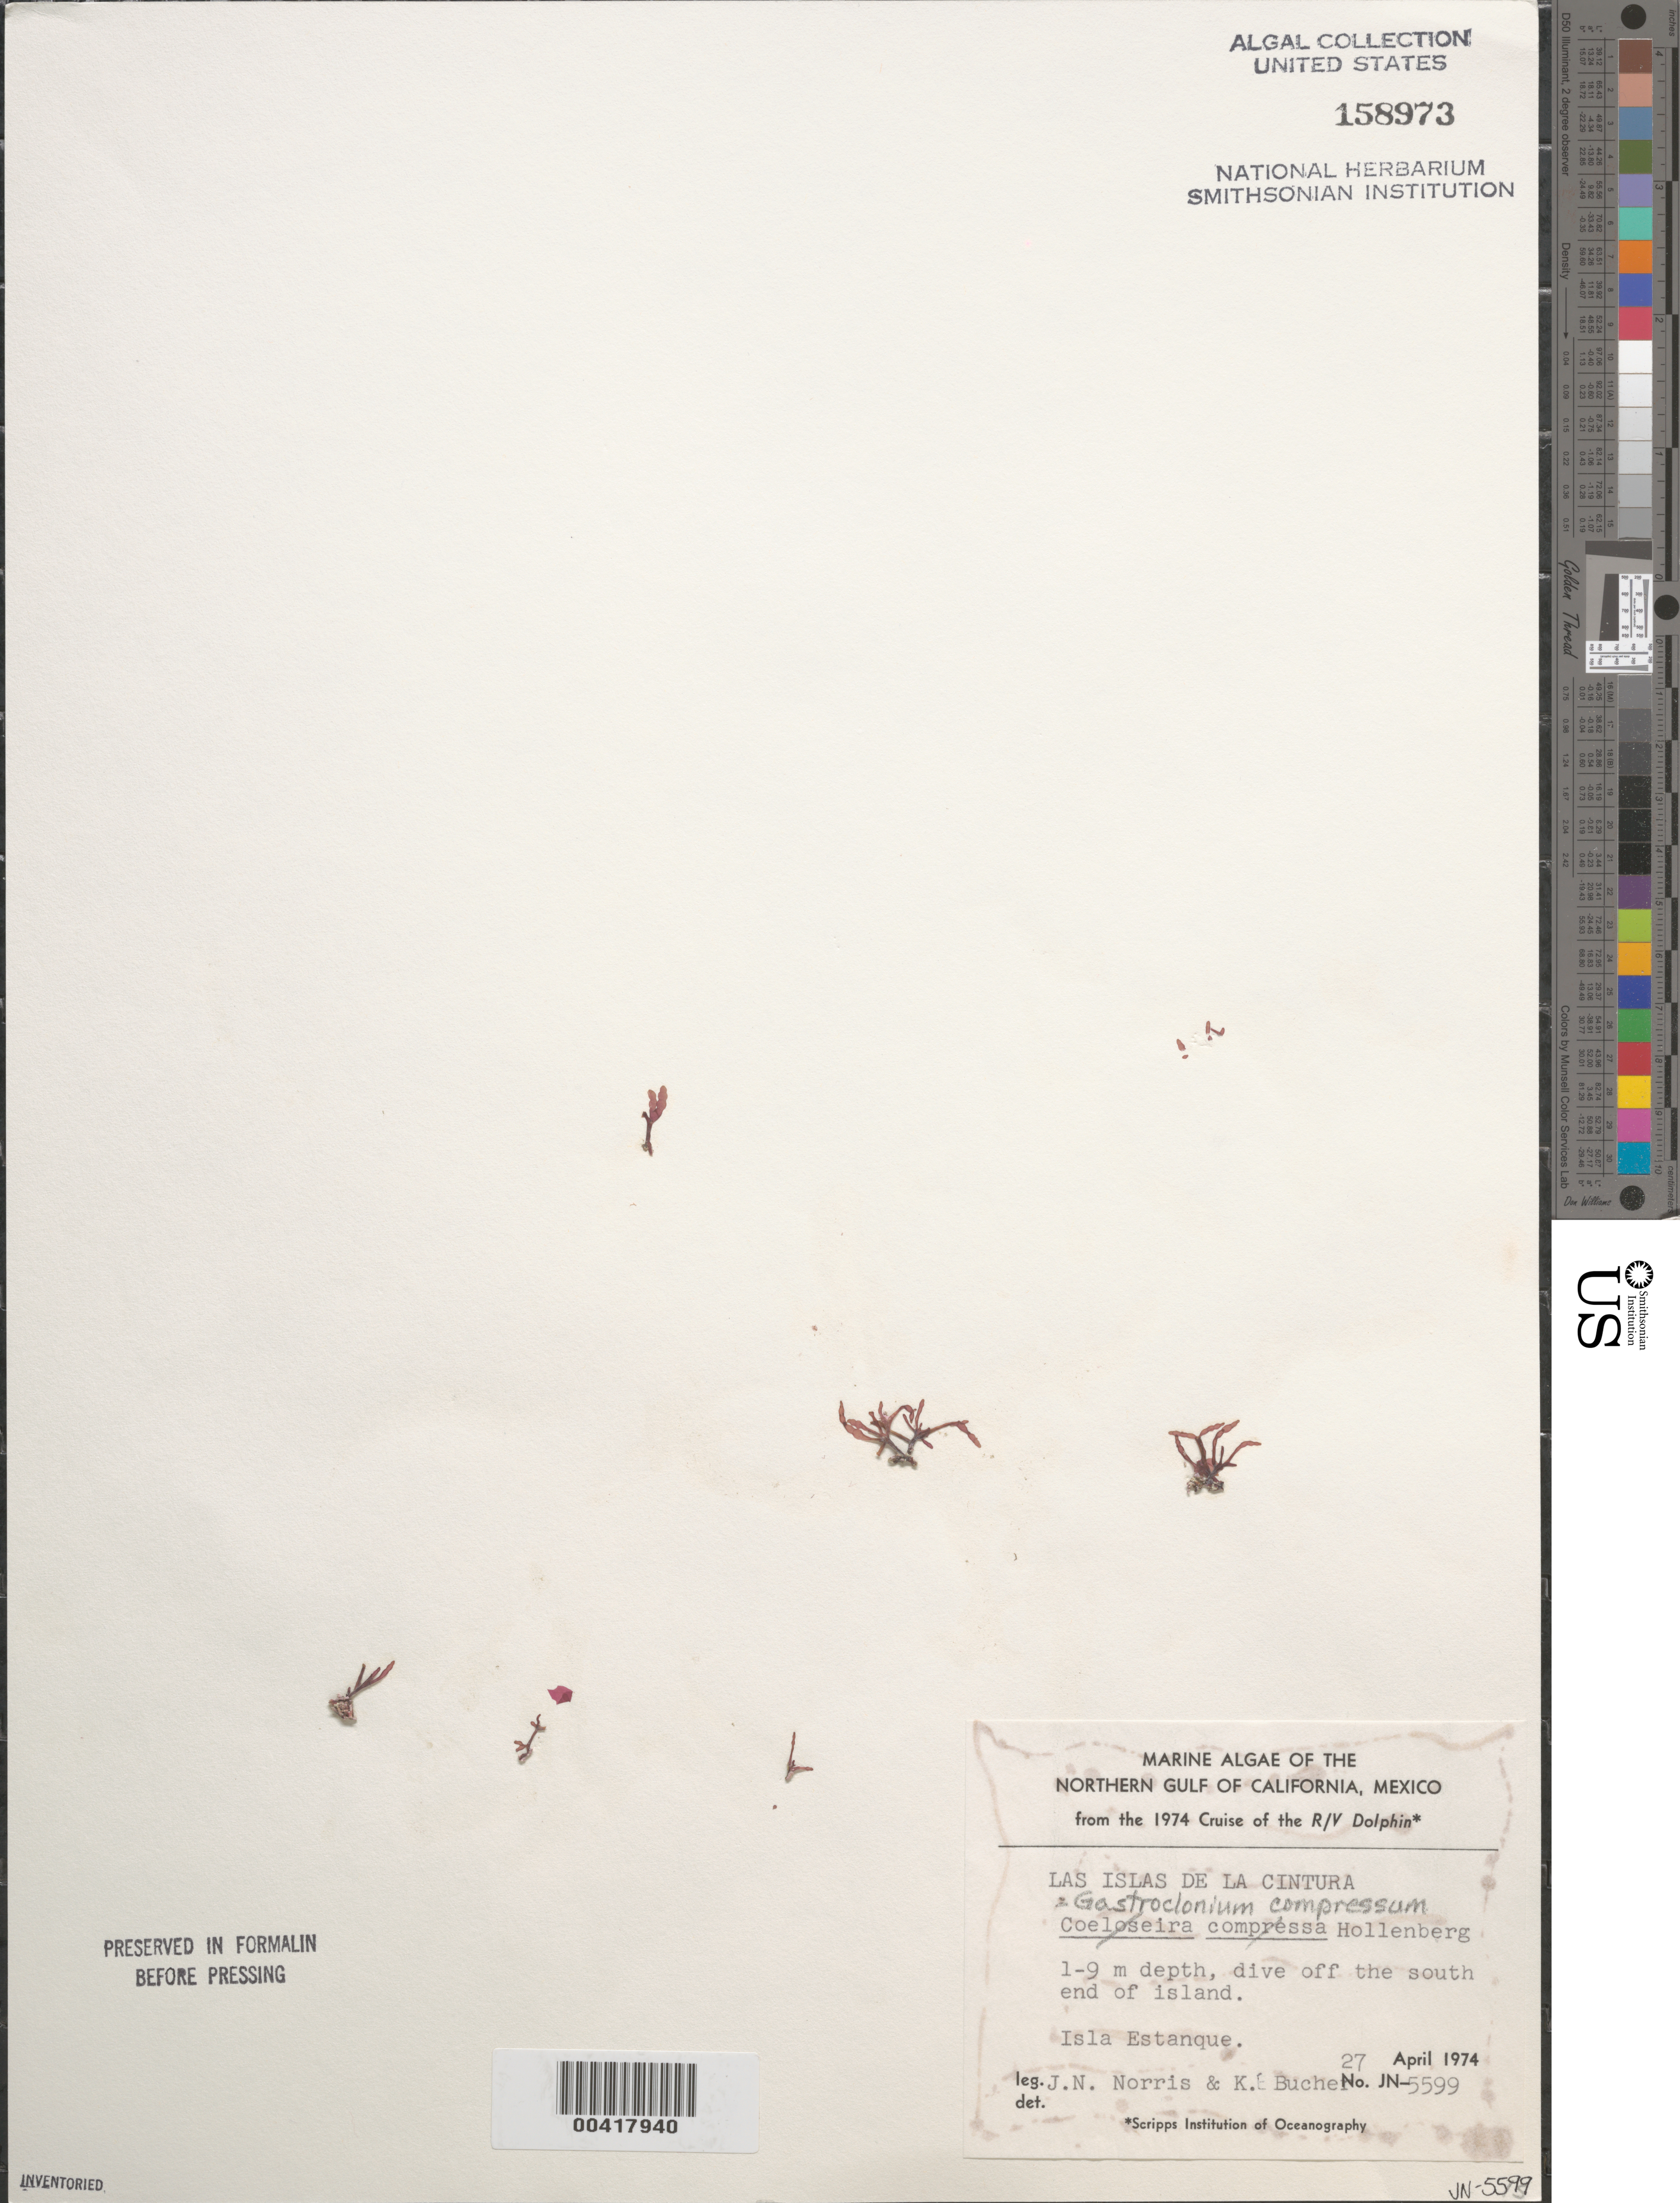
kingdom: Plantae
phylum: Rhodophyta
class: Florideophyceae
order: Rhodymeniales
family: Champiaceae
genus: Gastroclonium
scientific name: Gastroclonium compressum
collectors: J. N. Norris & K. E. Bucher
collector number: JN-5599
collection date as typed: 27 Apr 1974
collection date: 1974-04-27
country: Mexico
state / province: Baja California Norte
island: Isla Estanque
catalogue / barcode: US 158973